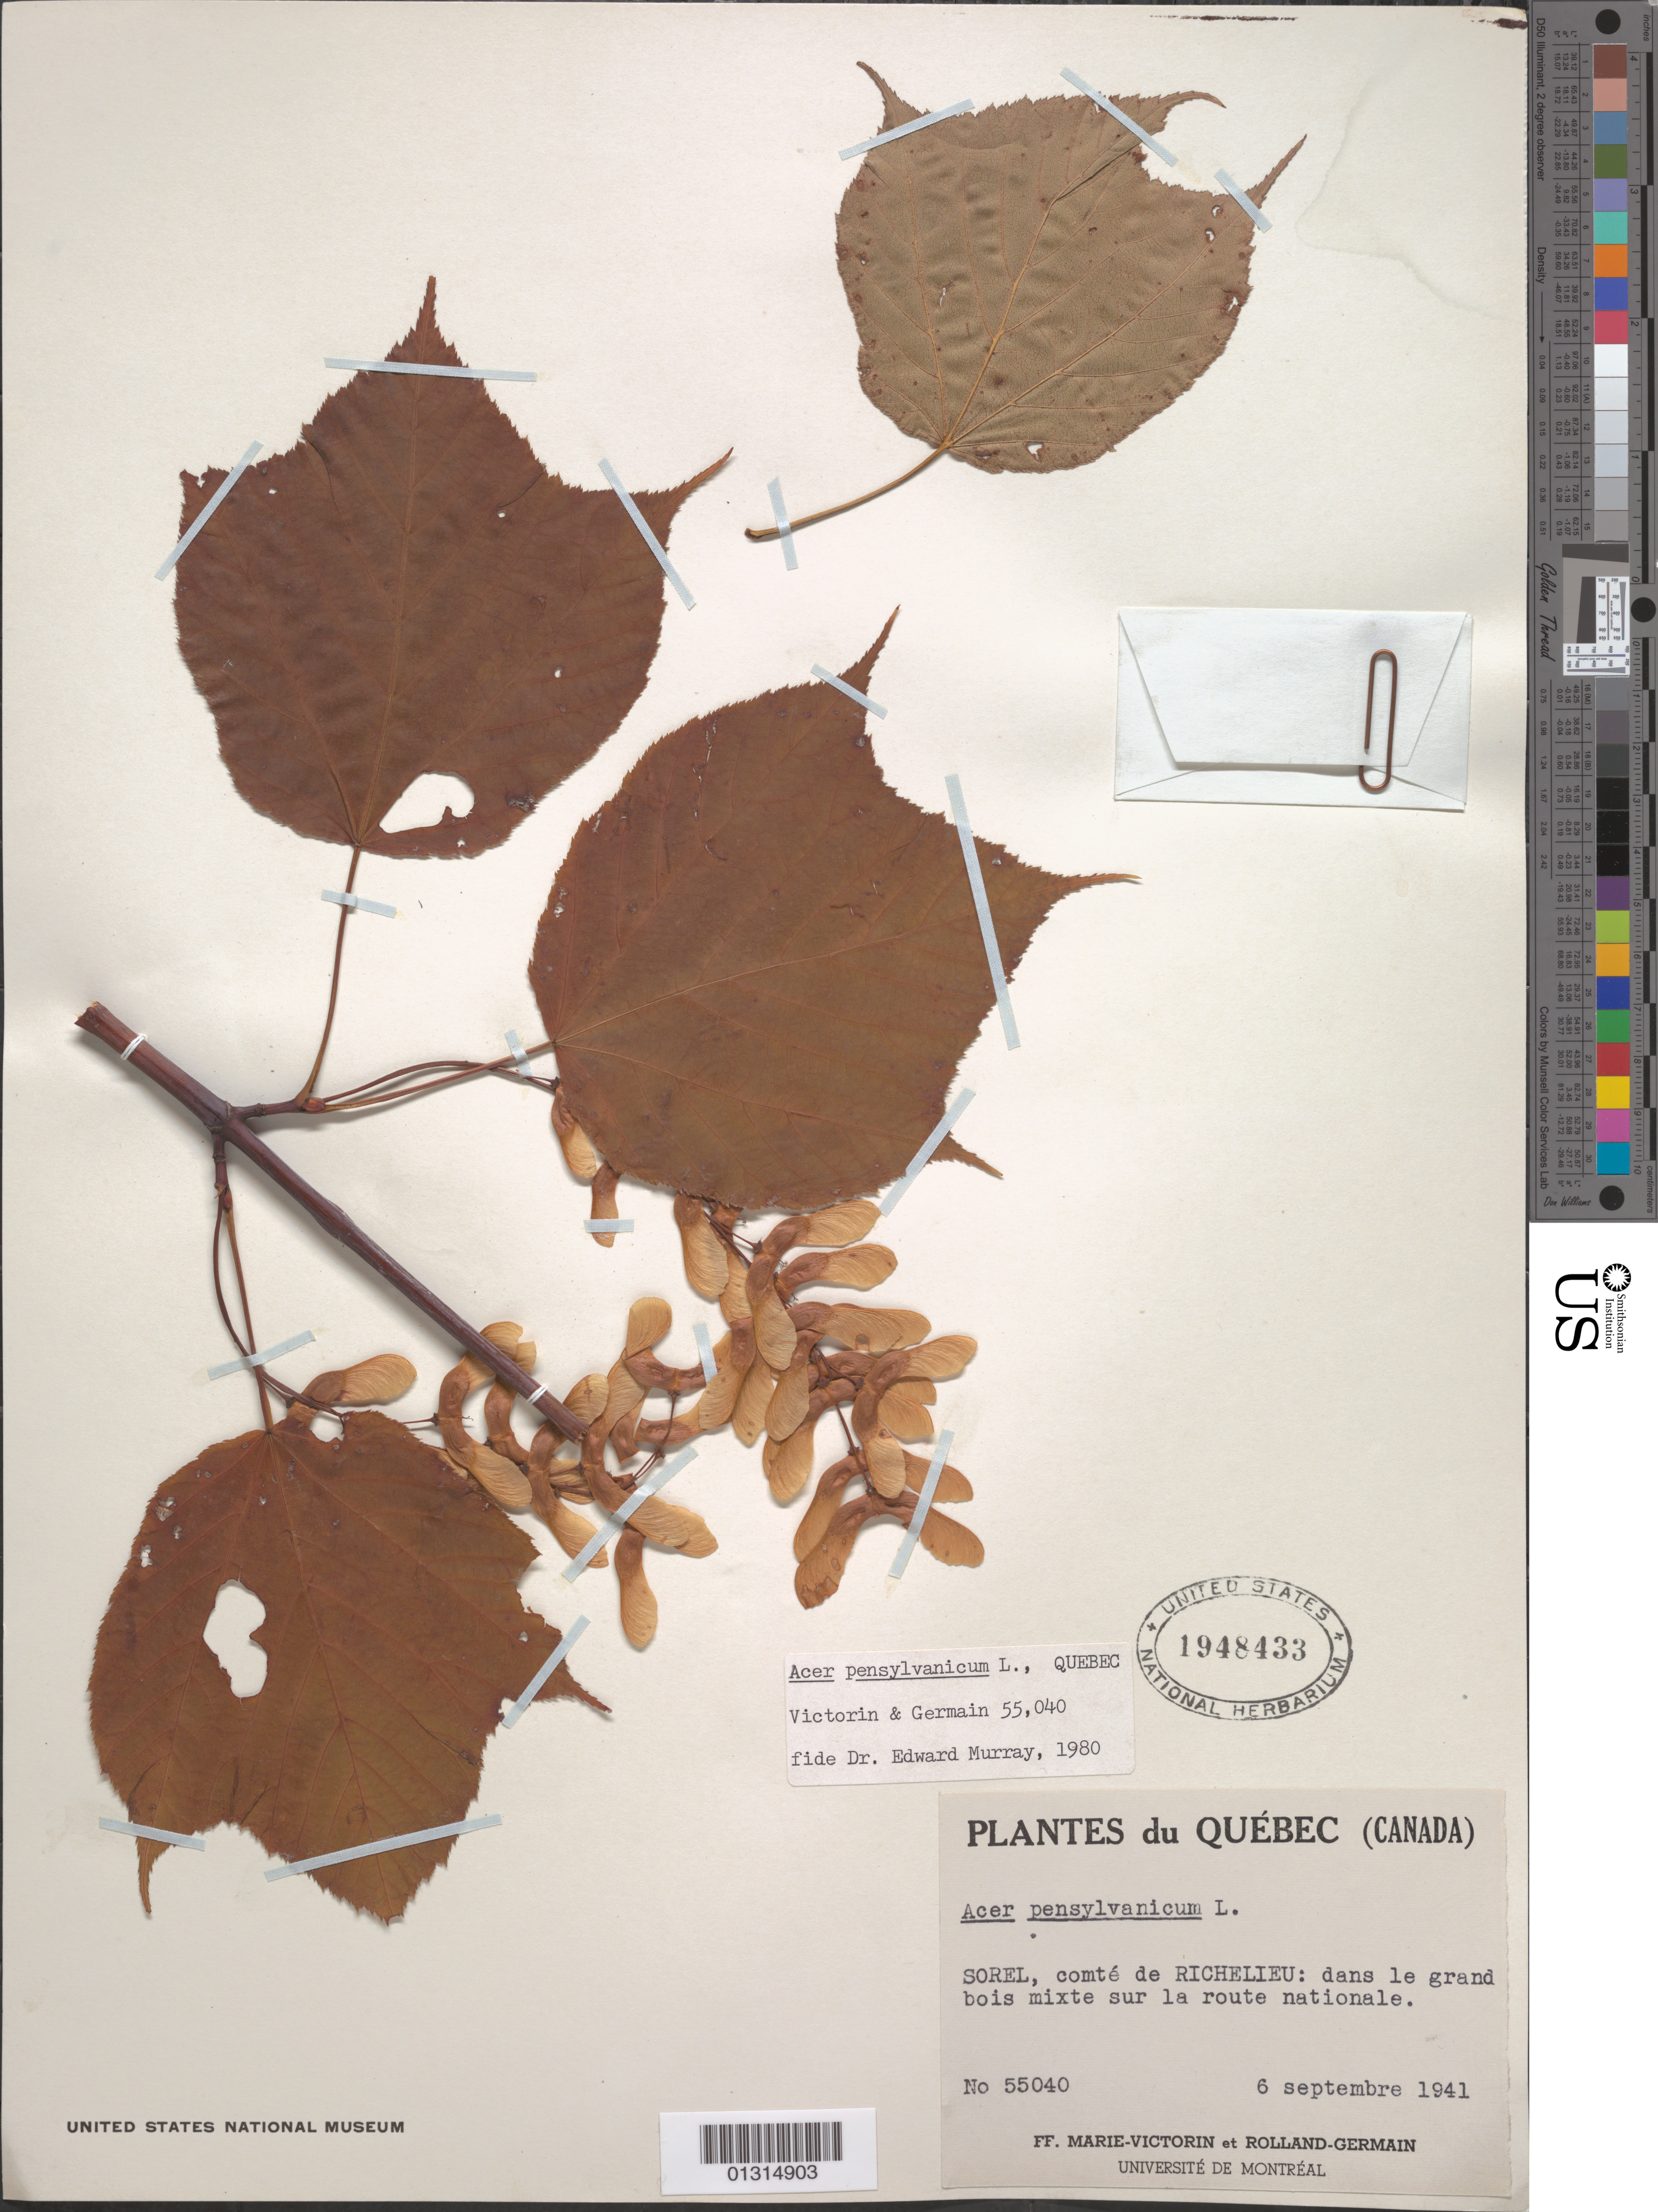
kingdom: Plantae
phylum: Tracheophyta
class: Magnoliopsida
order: Sapindales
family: Sapindaceae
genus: Acer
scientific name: Acer pensylvanicum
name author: L.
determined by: Murray, Edward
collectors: Fr. Marie-Victorin & Rolland-Germain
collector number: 55040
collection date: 1941-09-06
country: Canada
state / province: New Brunswick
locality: Sorel, comté de Richelieu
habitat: Dans la grand bois mixte sur la route nationale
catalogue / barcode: US 1948433